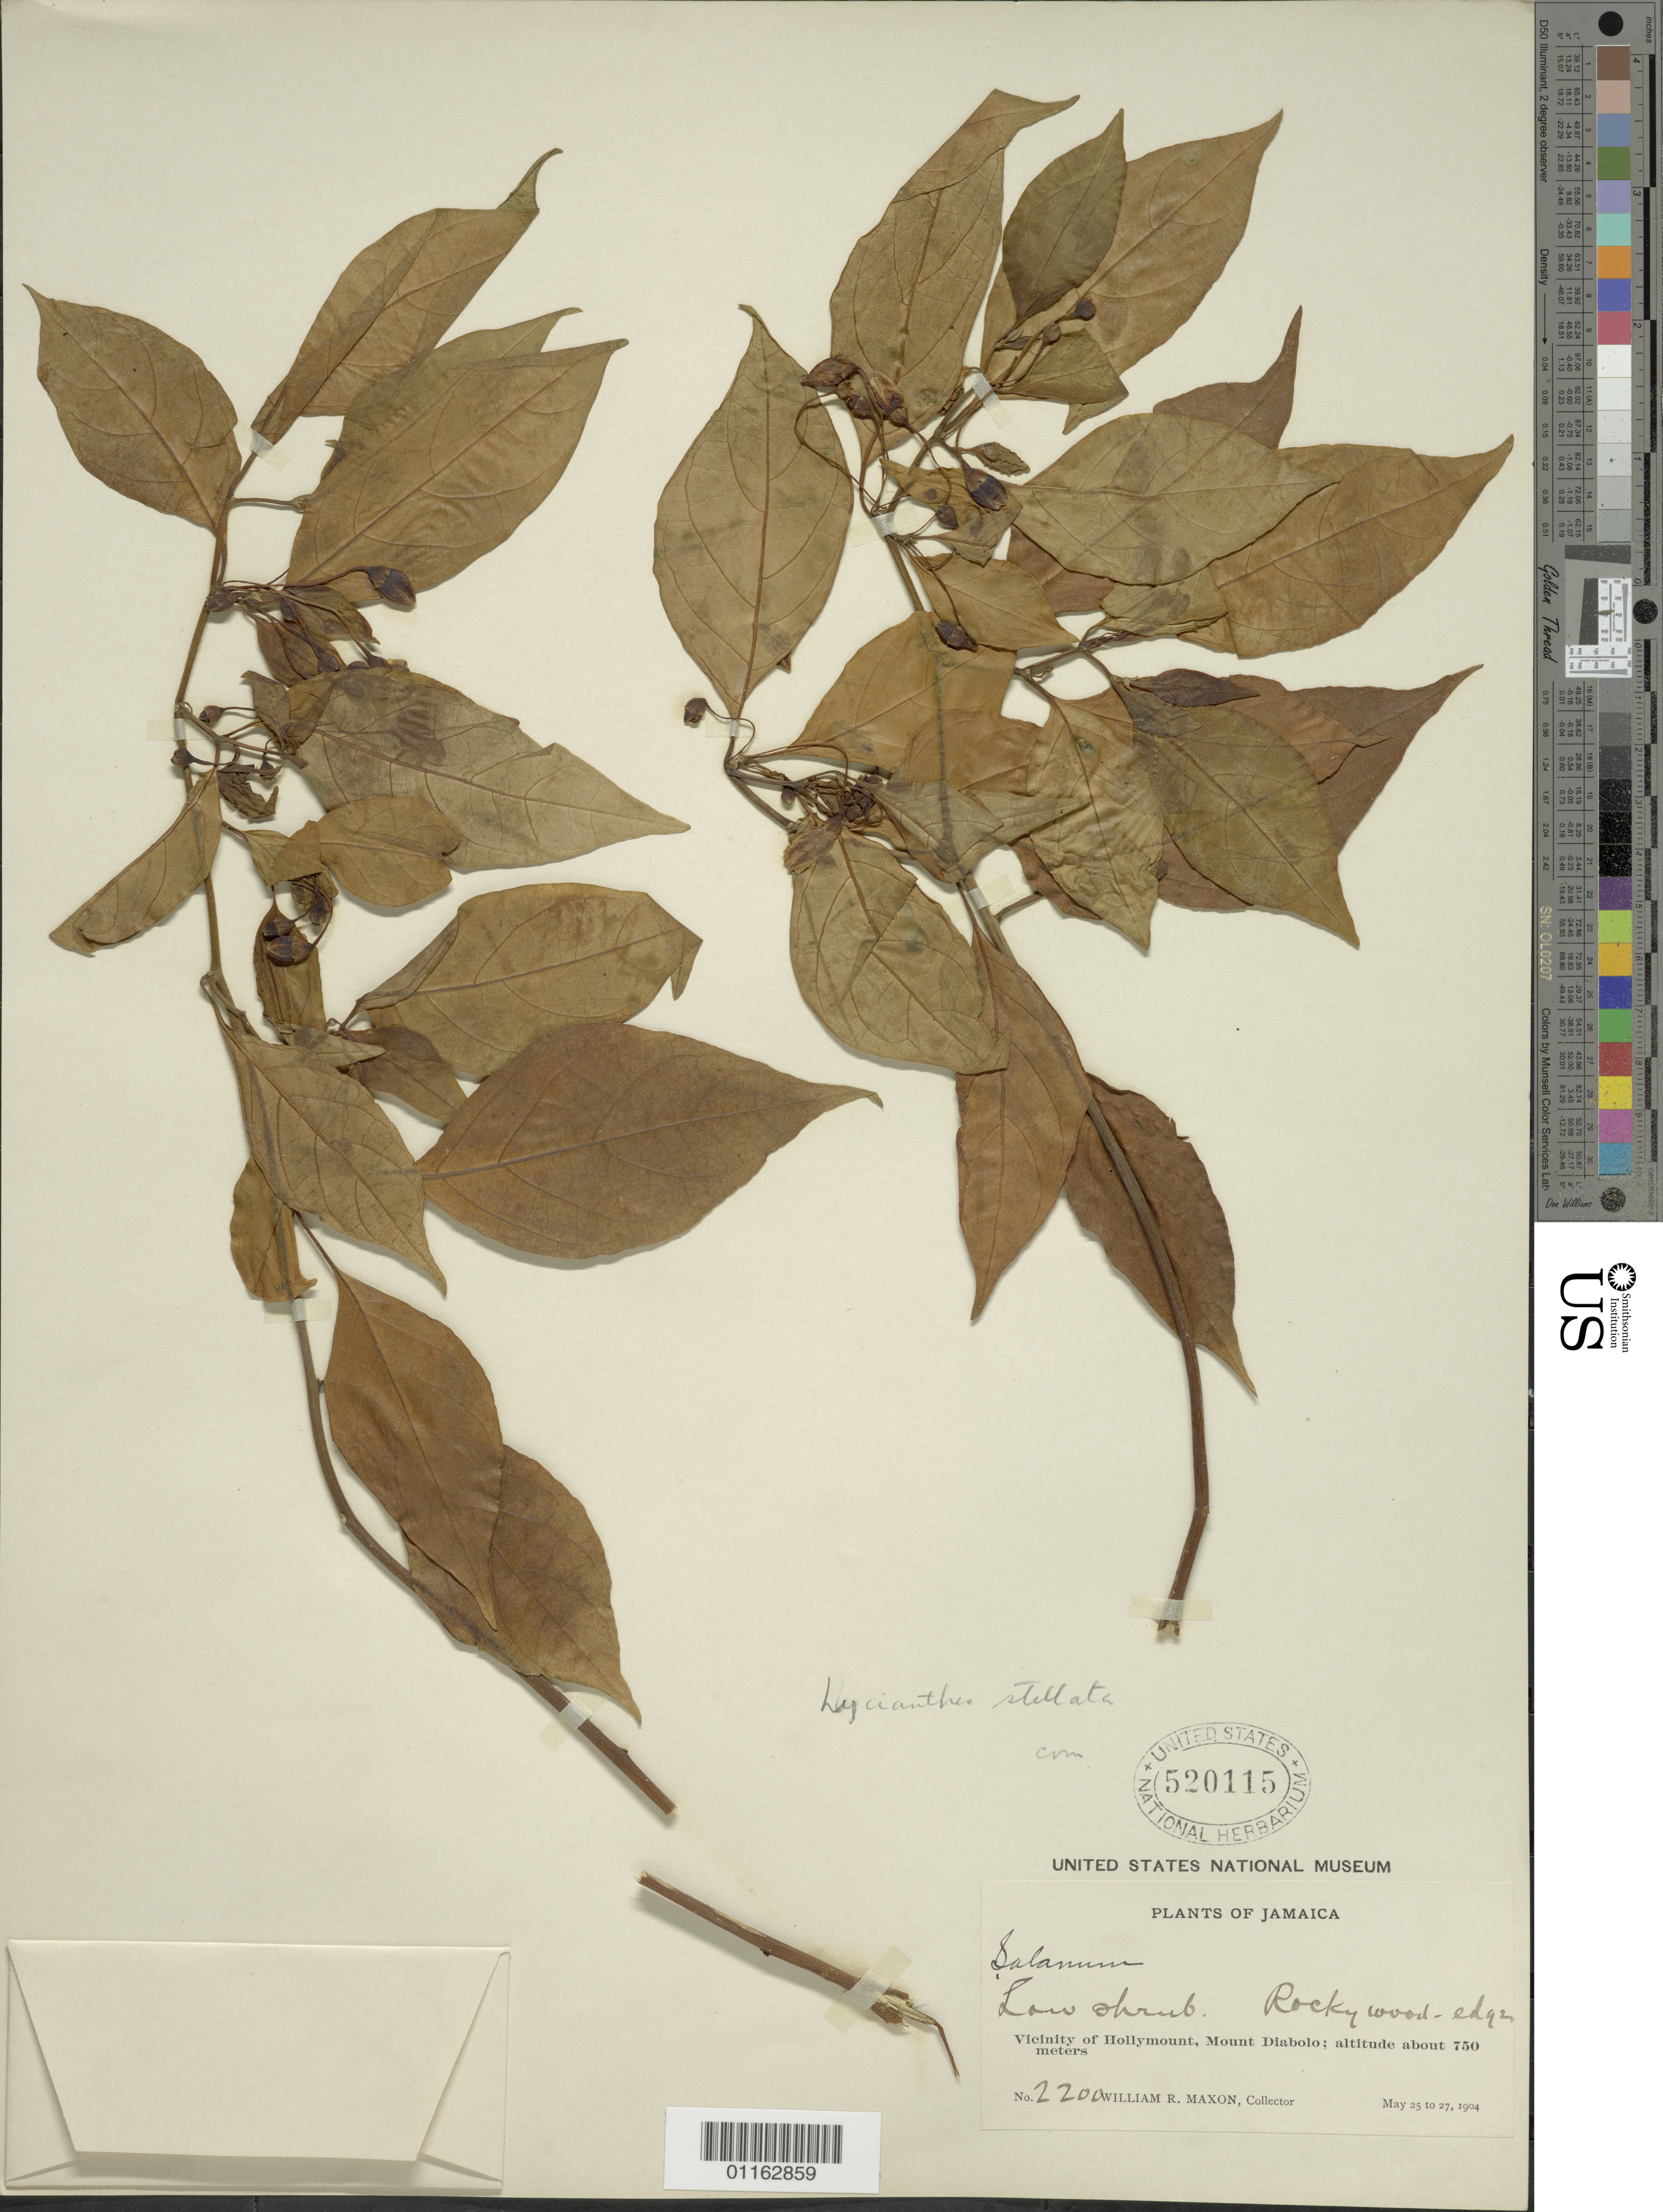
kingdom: Plantae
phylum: Tracheophyta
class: Magnoliopsida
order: Solanales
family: Solanaceae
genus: Lycianthes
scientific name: Lycianthes stellata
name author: (Jacq.) Bitter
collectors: W. R. Maxon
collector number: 2200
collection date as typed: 25 May 1904 to 27 May 1904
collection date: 1904-05-25/1904-05-27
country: Jamaica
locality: Vicinity of Hollymount, Mount Diabolo; Rocky wood-edge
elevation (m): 750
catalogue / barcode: US 520115